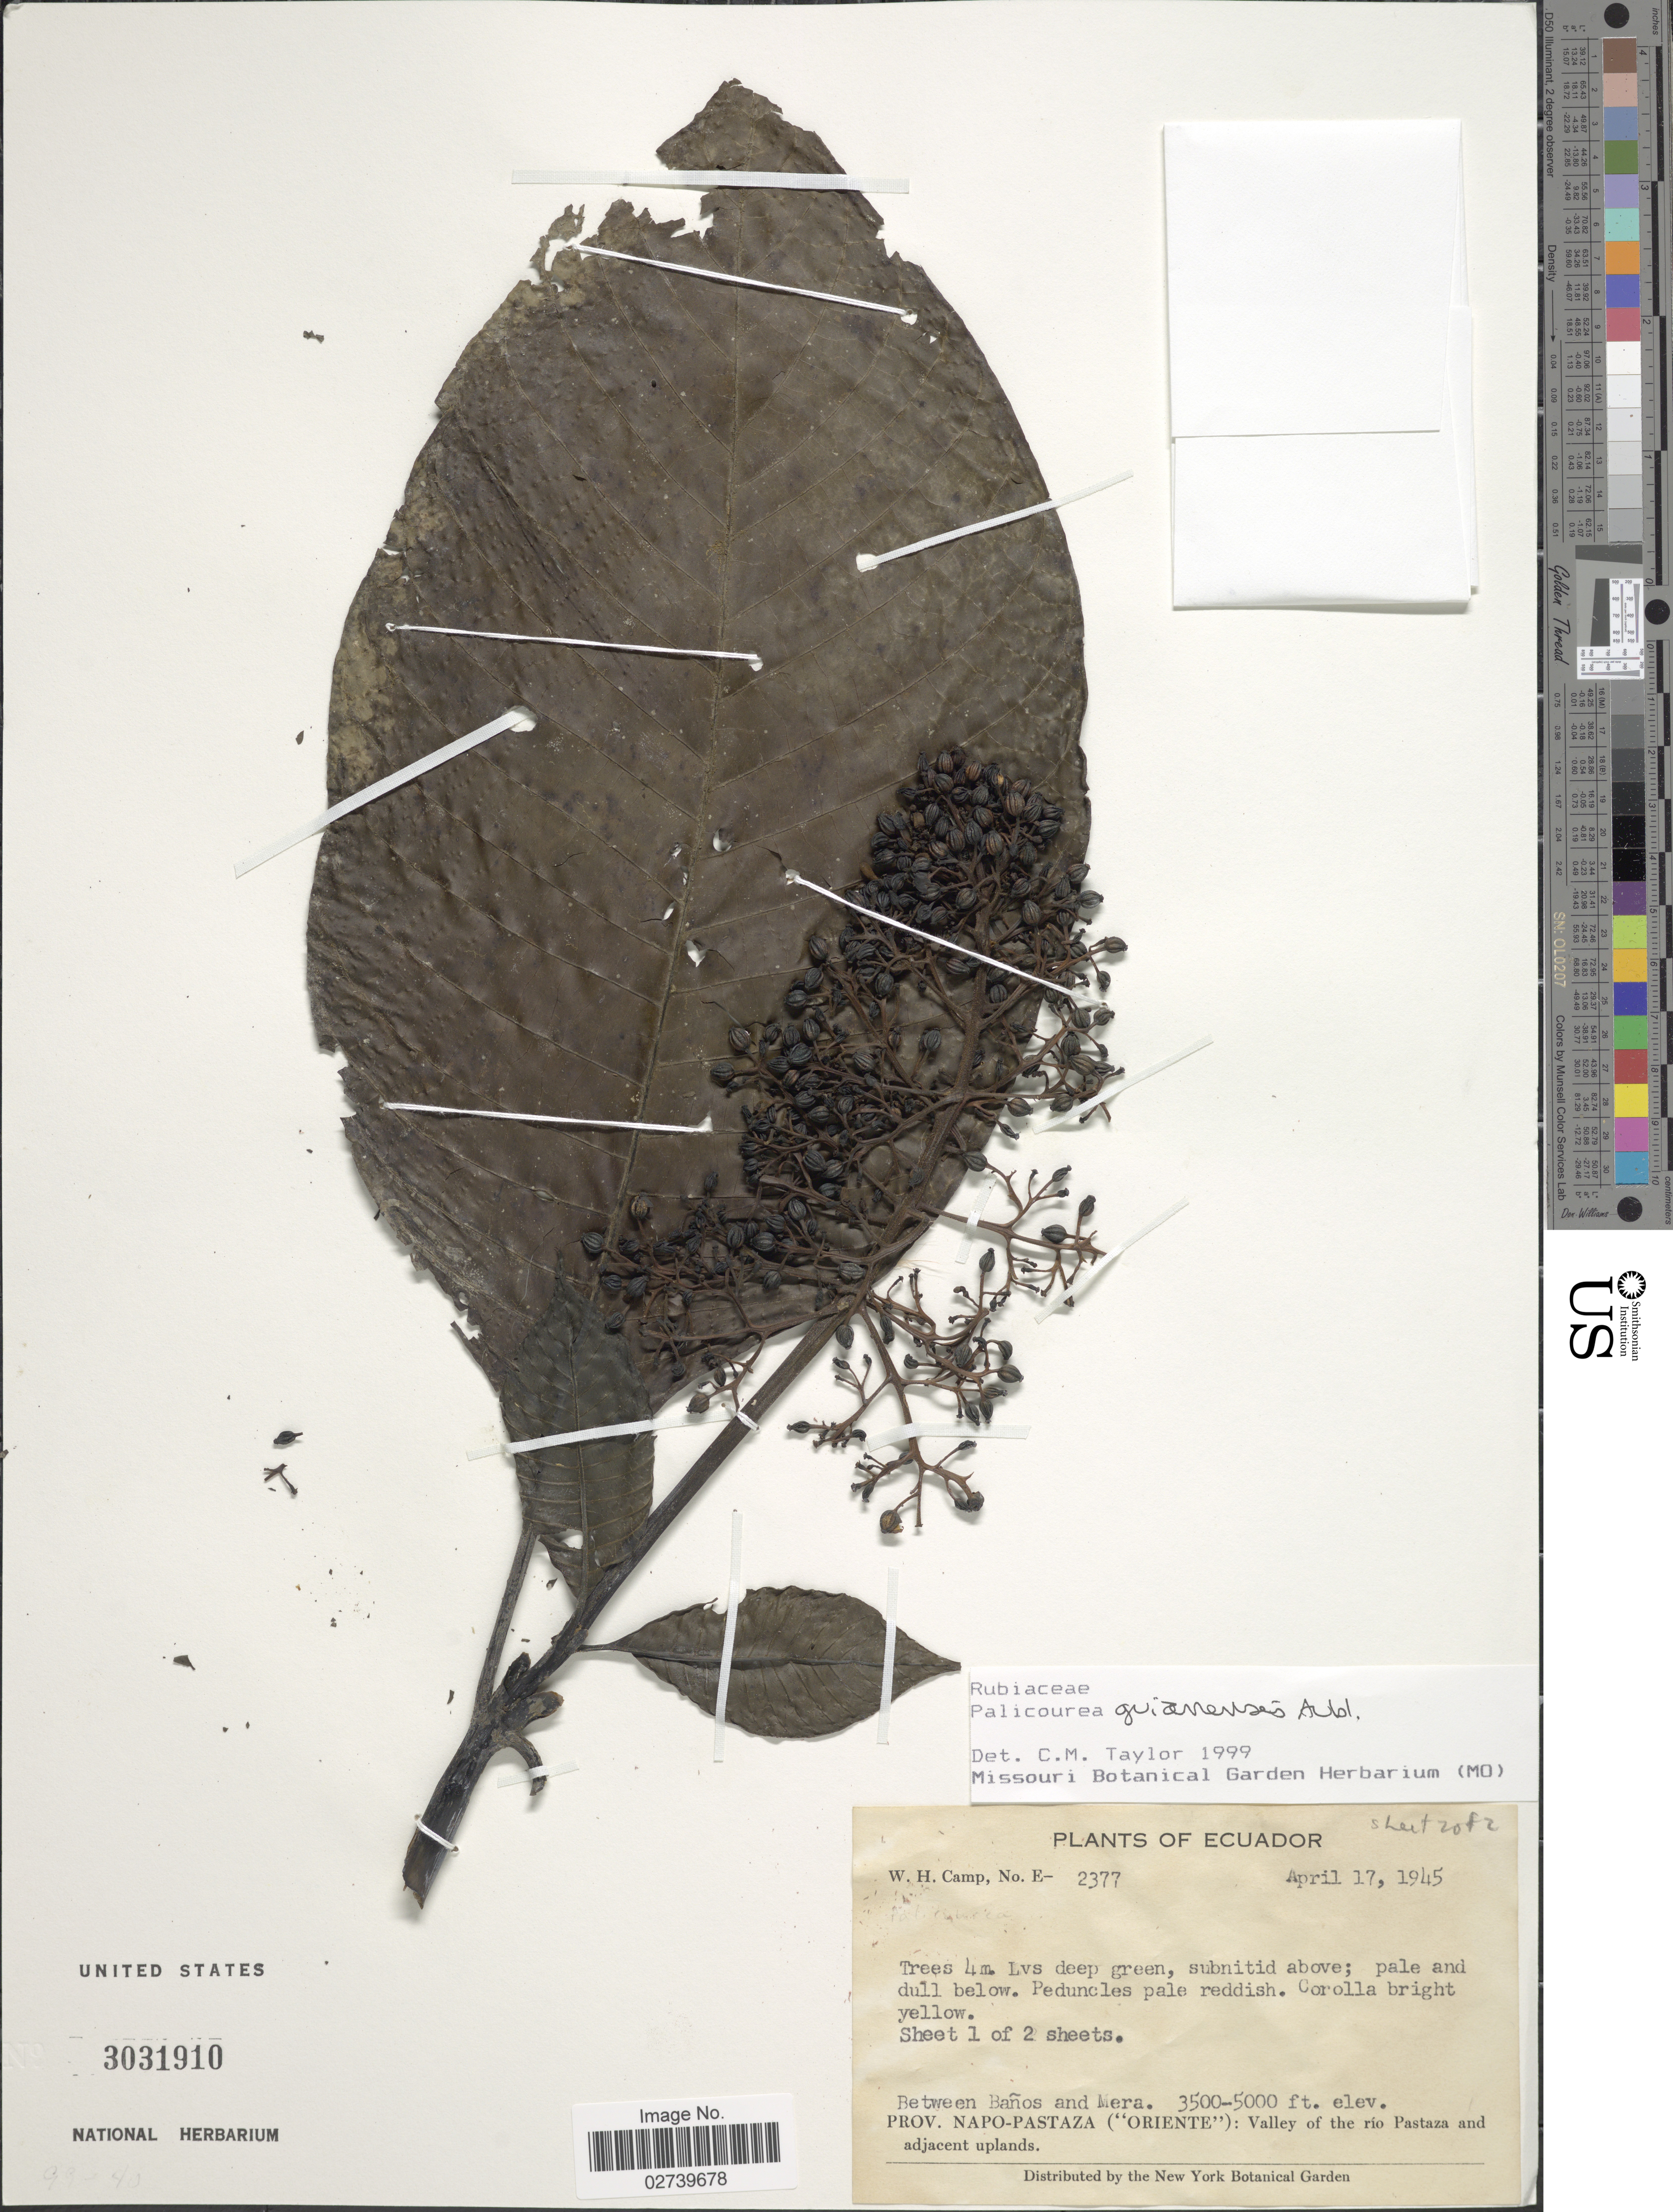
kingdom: Plantae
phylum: Tracheophyta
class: Magnoliopsida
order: Gentianales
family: Rubiaceae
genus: Palicourea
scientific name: Palicourea guianensis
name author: Aubl.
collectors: W. H. Camp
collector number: E-2377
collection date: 1945-04-17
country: Ecuador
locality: Between Banos and Mera, Prov. Napo-Pastaza ("Oriente"): Valley of the rio Pastaza and adjacent uplands.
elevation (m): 1067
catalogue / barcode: US 3031910